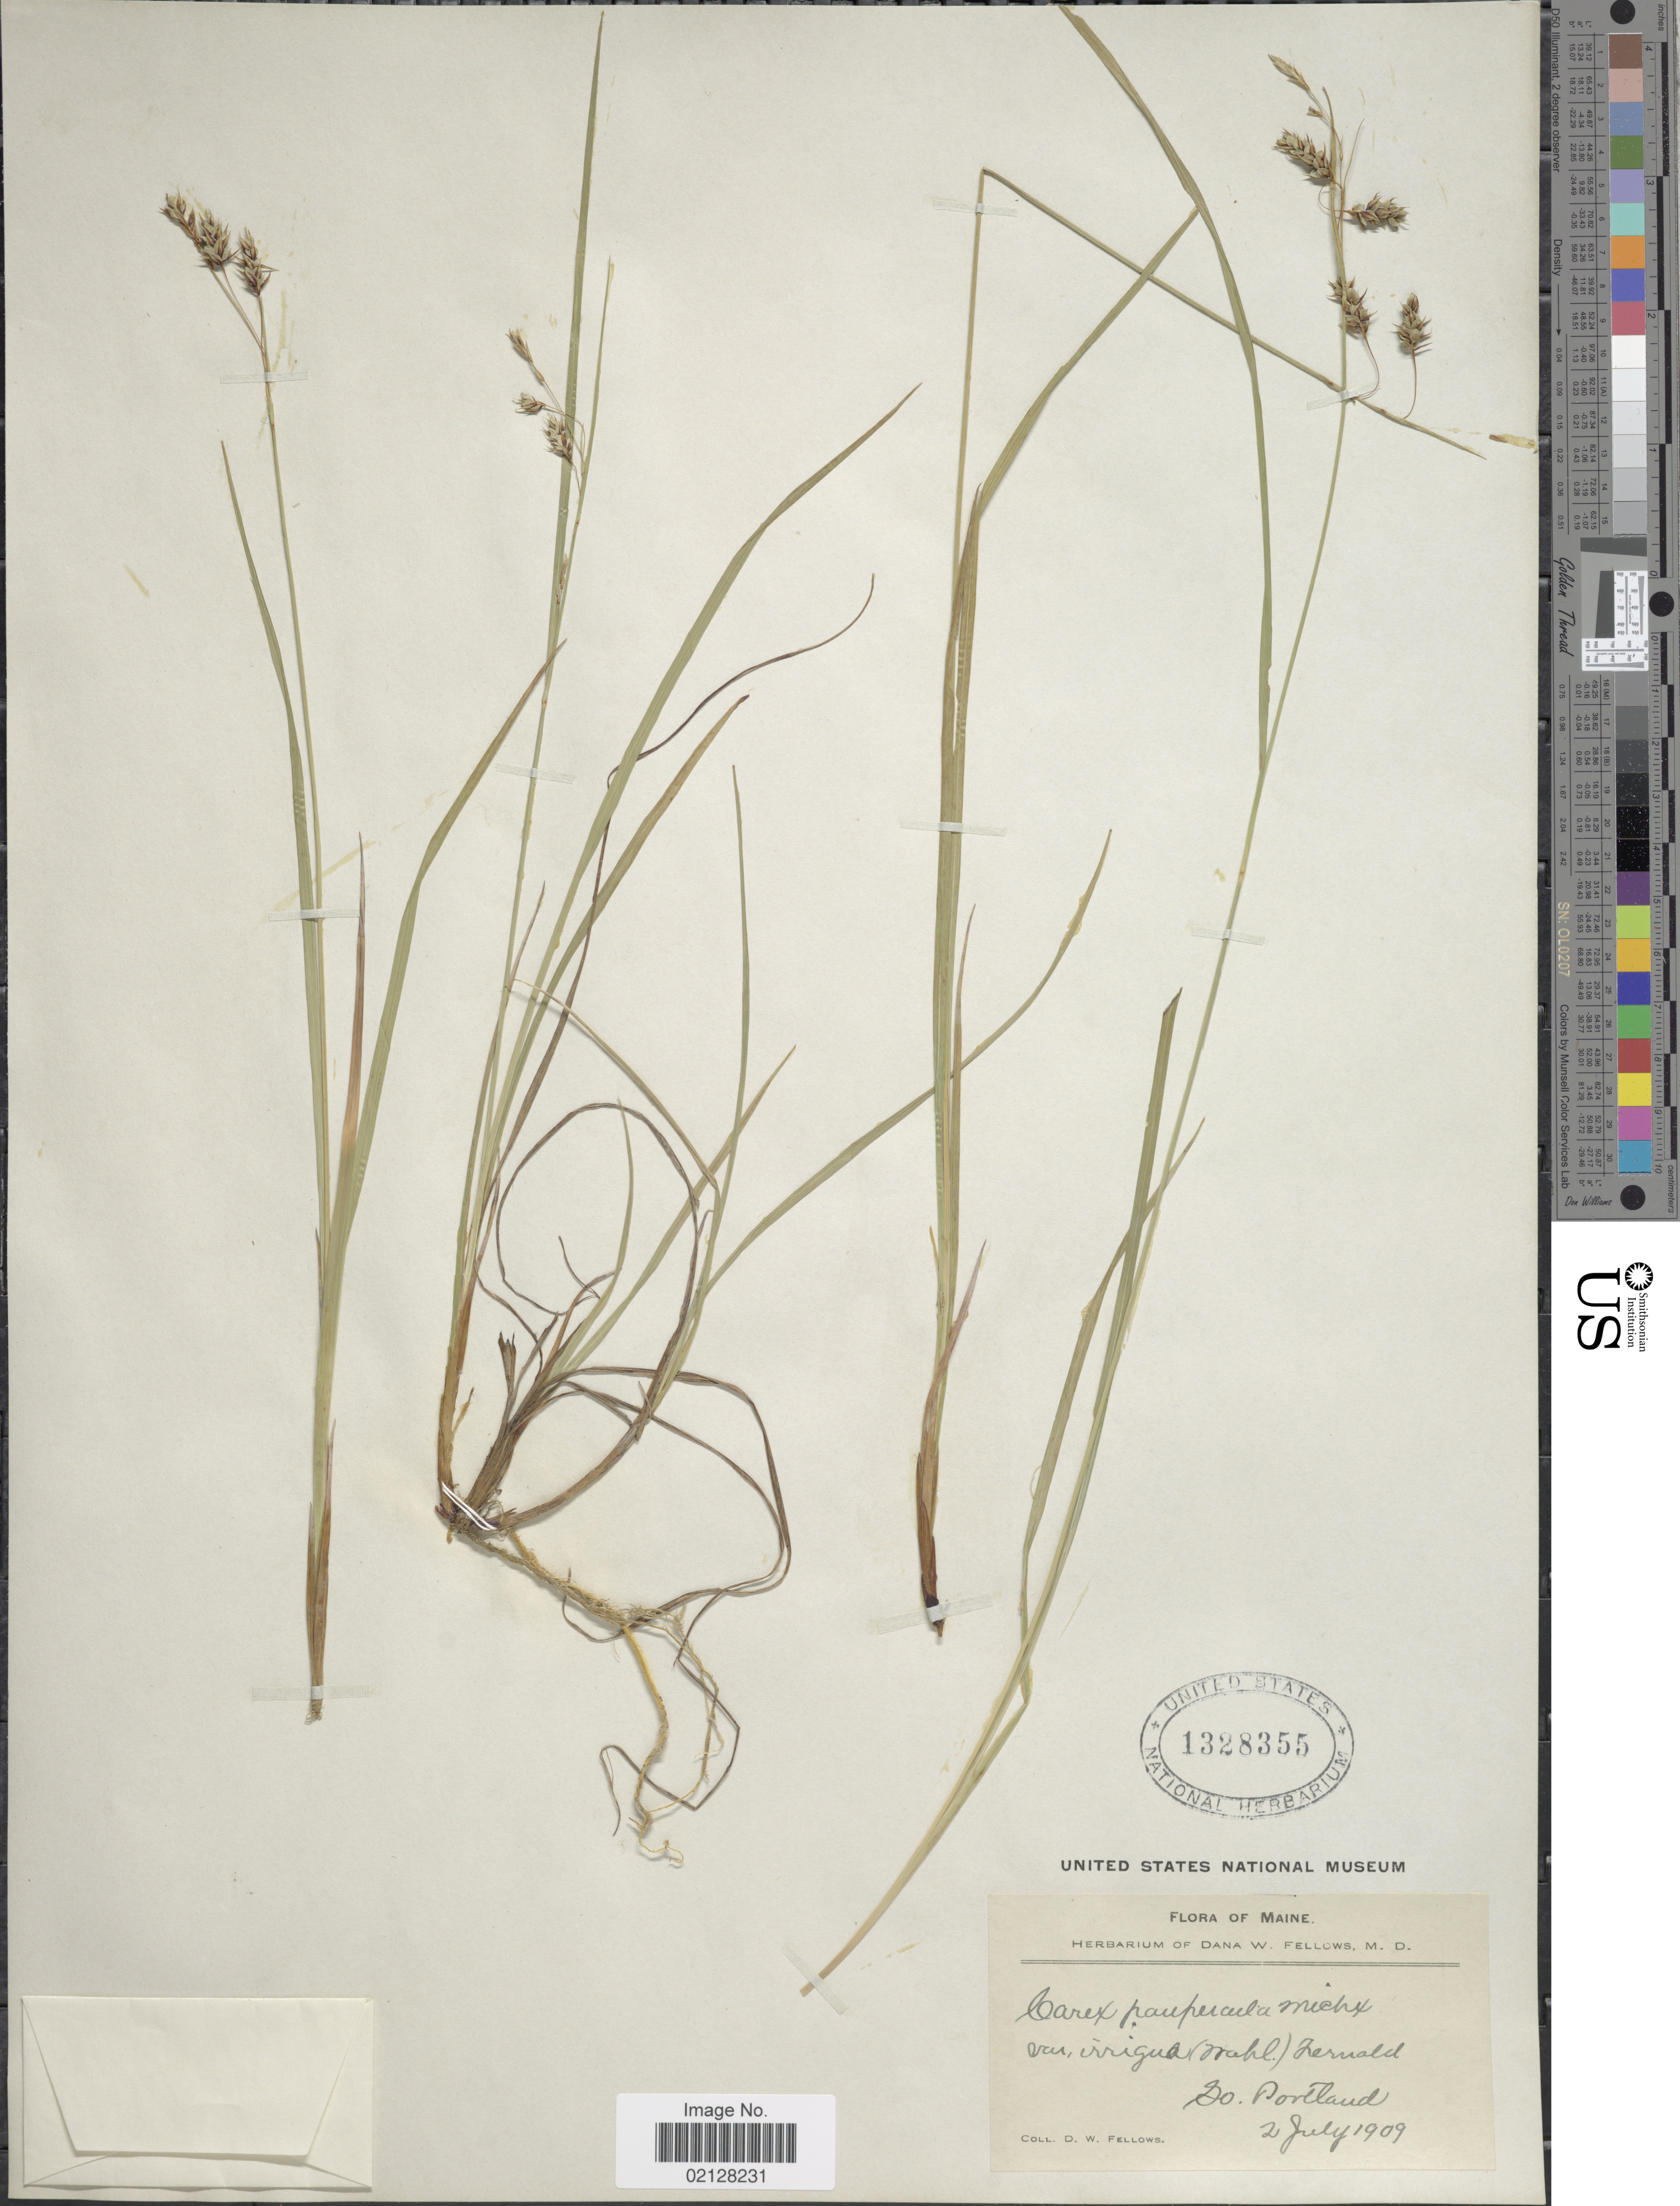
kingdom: Plantae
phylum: Tracheophyta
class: Liliopsida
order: Poales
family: Cyperaceae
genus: Carex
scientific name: Carex magellanica subsp. irrigua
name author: (Wahlenb.) Hiitonen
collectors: D. W. Fellows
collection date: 1909-07-02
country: United States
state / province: Maine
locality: So. Portland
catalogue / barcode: US 1328355